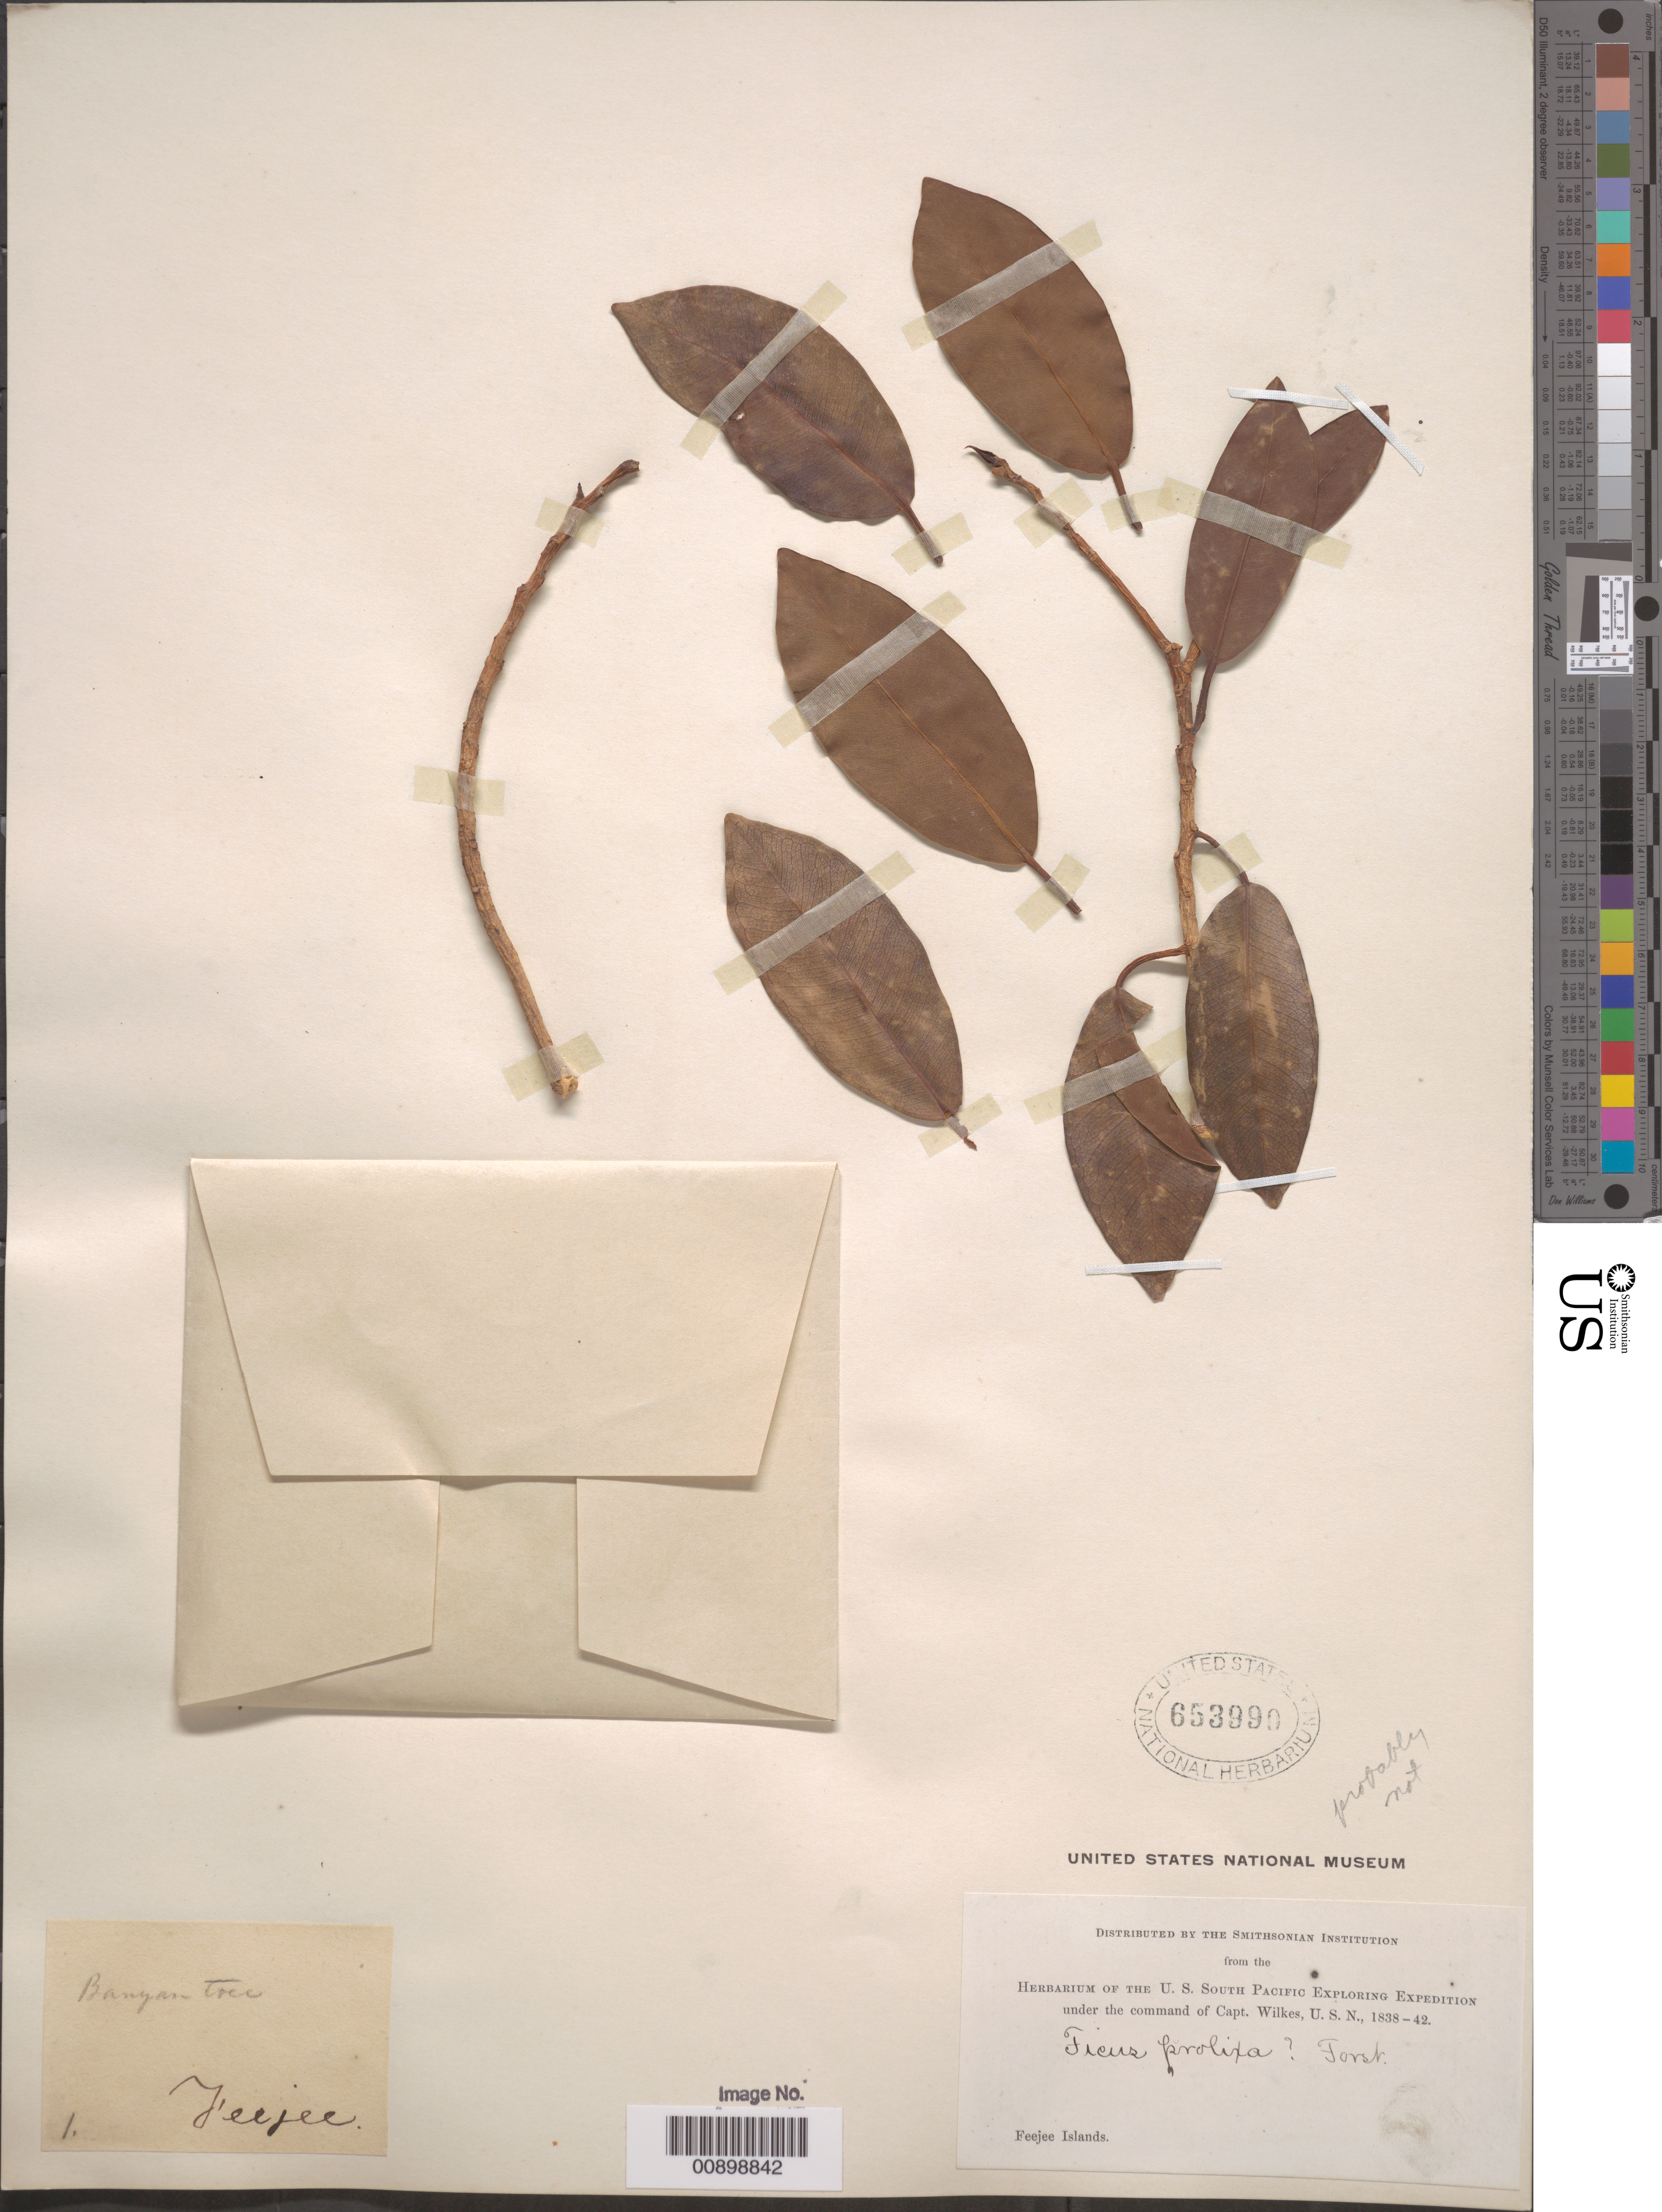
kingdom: Plantae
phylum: Tracheophyta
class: Magnoliopsida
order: Rosales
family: Moraceae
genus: Ficus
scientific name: Ficus prolixa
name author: G. Forst.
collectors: Wilkes Explor. Exped.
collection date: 1838/1842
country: Fiji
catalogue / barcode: US 653990